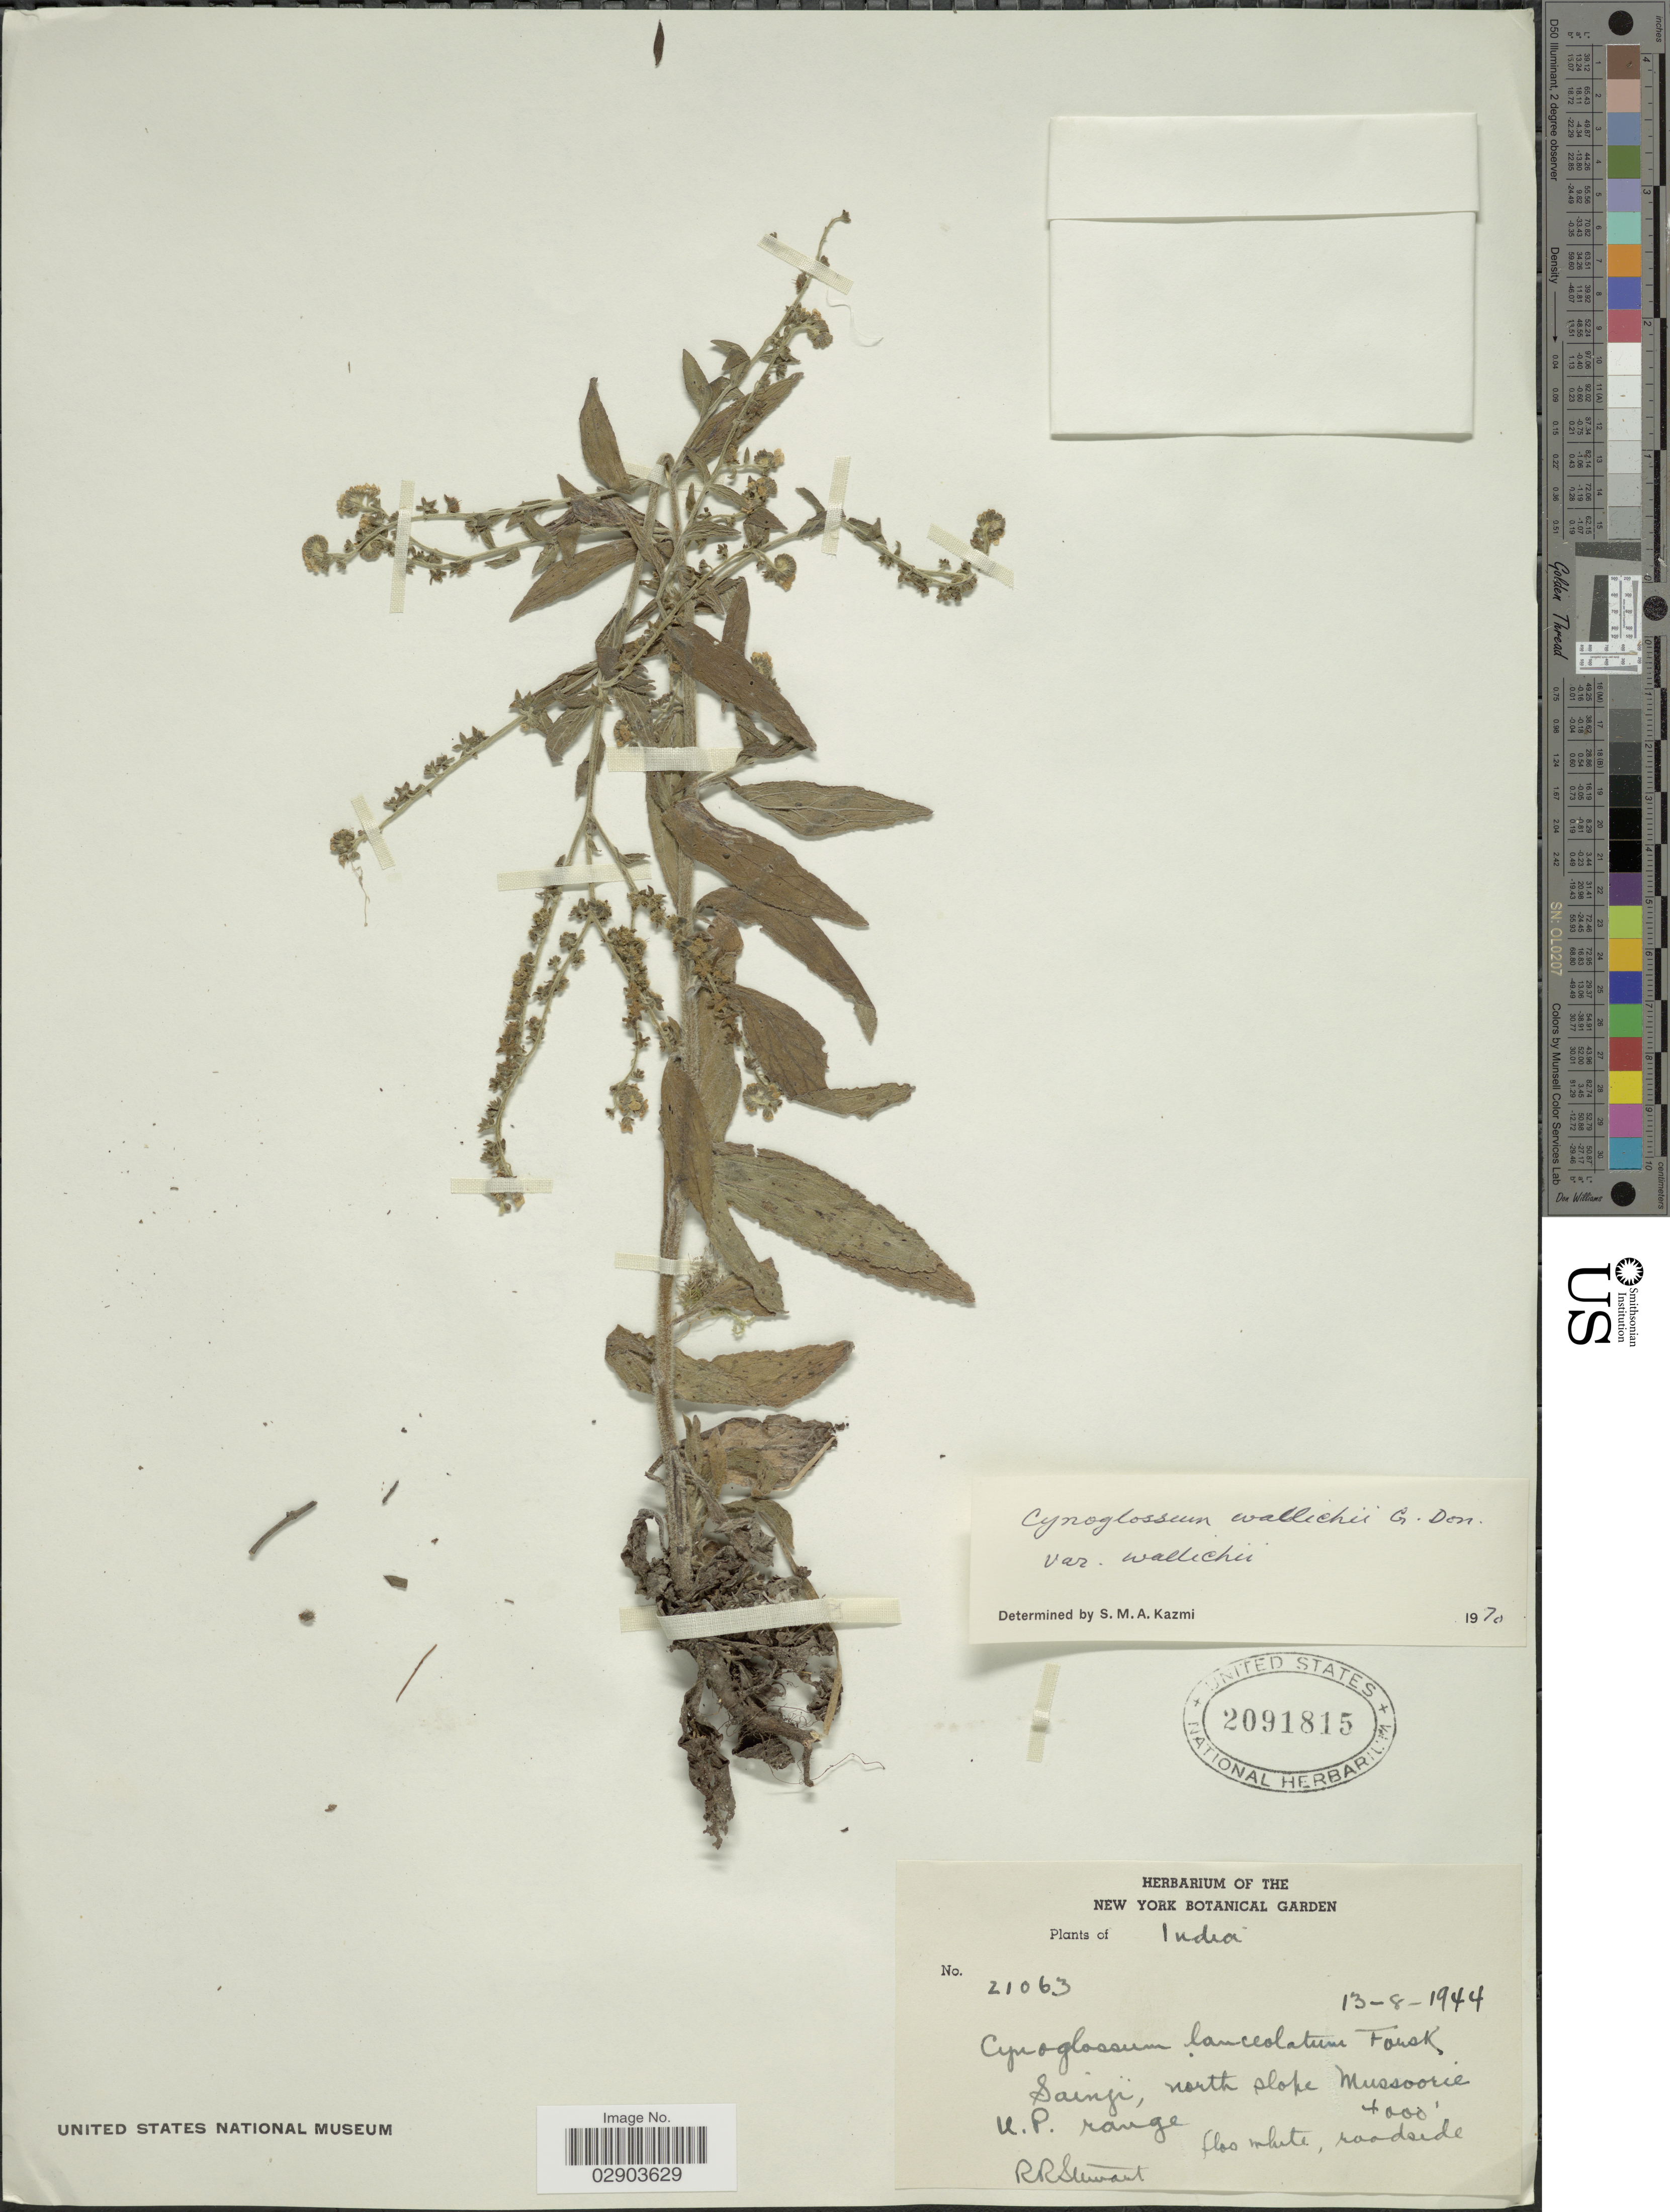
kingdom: Plantae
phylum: Tracheophyta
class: Magnoliopsida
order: Boraginales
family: Boraginaceae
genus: Cynoglossum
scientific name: Cynoglossum wallichii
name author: G. Don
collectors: R. Stewart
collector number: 21063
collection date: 1944-08-13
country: India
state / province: Uttarakhand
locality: Sainji, north slope Mussoorie, U.P. range.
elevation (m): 1219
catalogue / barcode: US 2091815